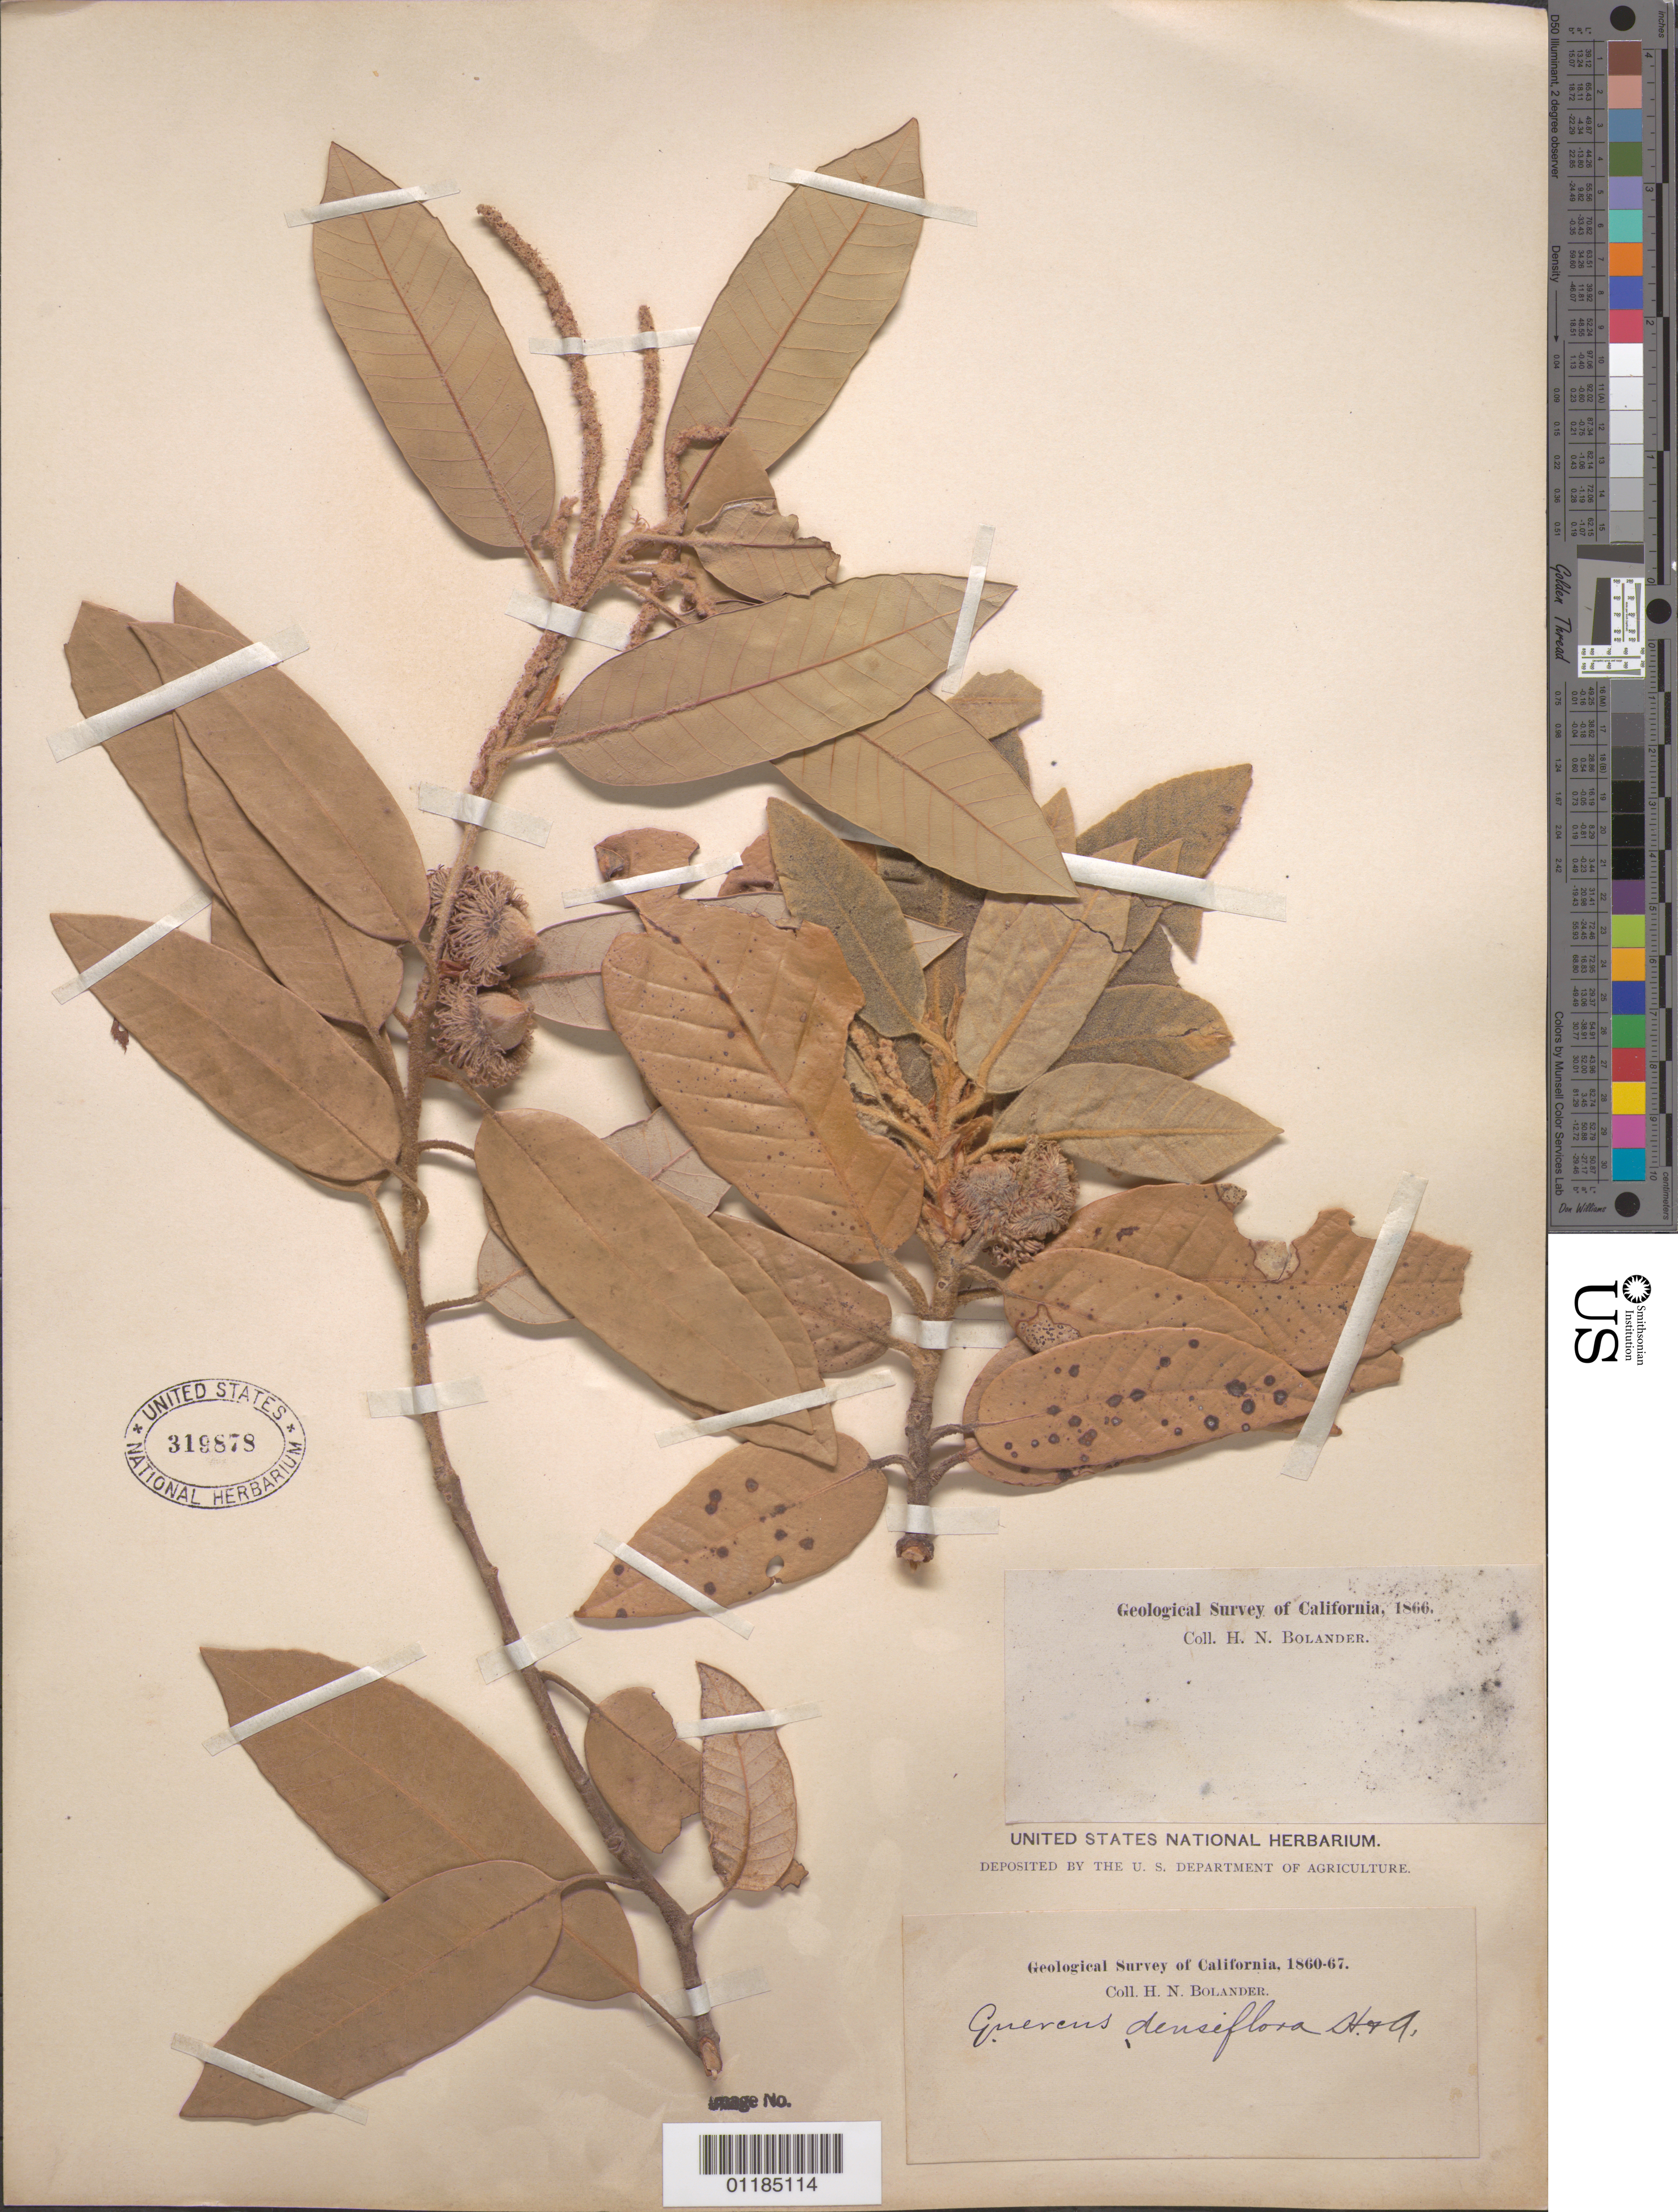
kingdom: Plantae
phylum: Tracheophyta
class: Magnoliopsida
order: Fagales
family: Fagaceae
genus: Quercus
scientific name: Quercus densiflora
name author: Hook. & Arn.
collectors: H. Bolander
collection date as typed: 1860 to -- -- 1867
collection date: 1860/1867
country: United States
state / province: California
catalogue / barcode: US 319878